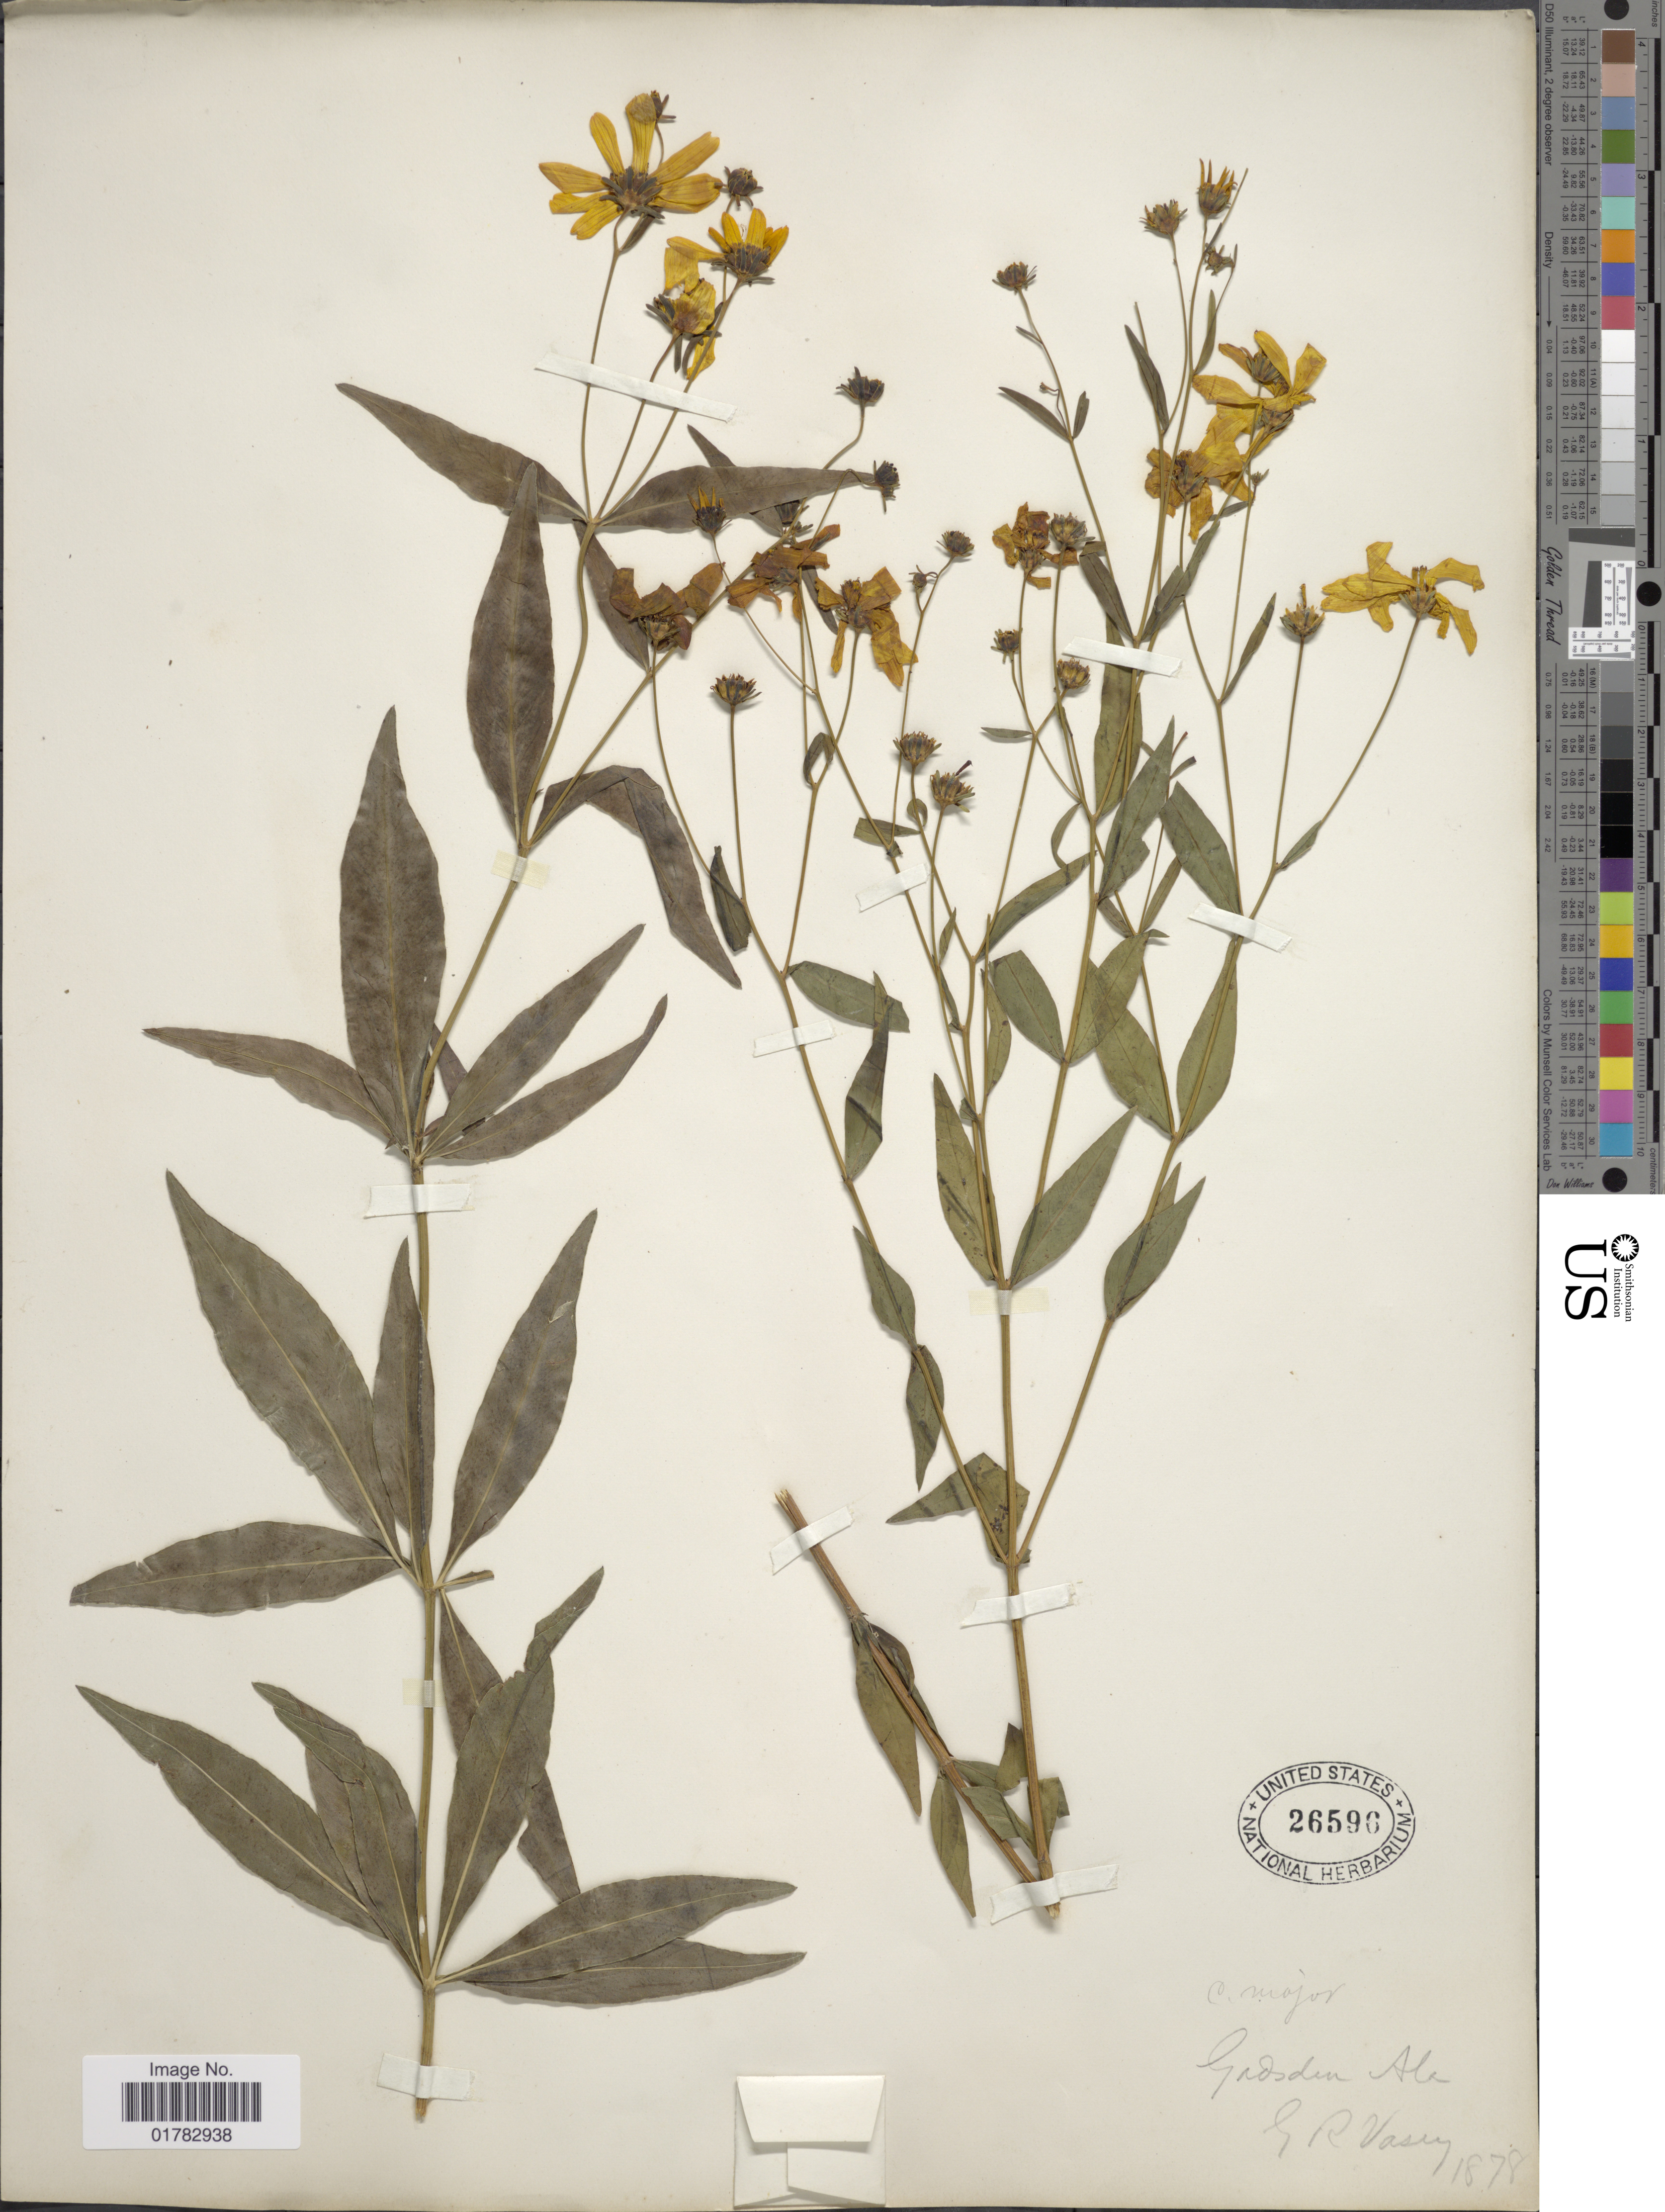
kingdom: Plantae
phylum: Tracheophyta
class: Magnoliopsida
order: Asterales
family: Asteraceae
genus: Coreopsis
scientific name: Coreopsis major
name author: Walter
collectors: G. R. Vasey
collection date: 1878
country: United States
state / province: Alabama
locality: Gadsden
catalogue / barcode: US 26596